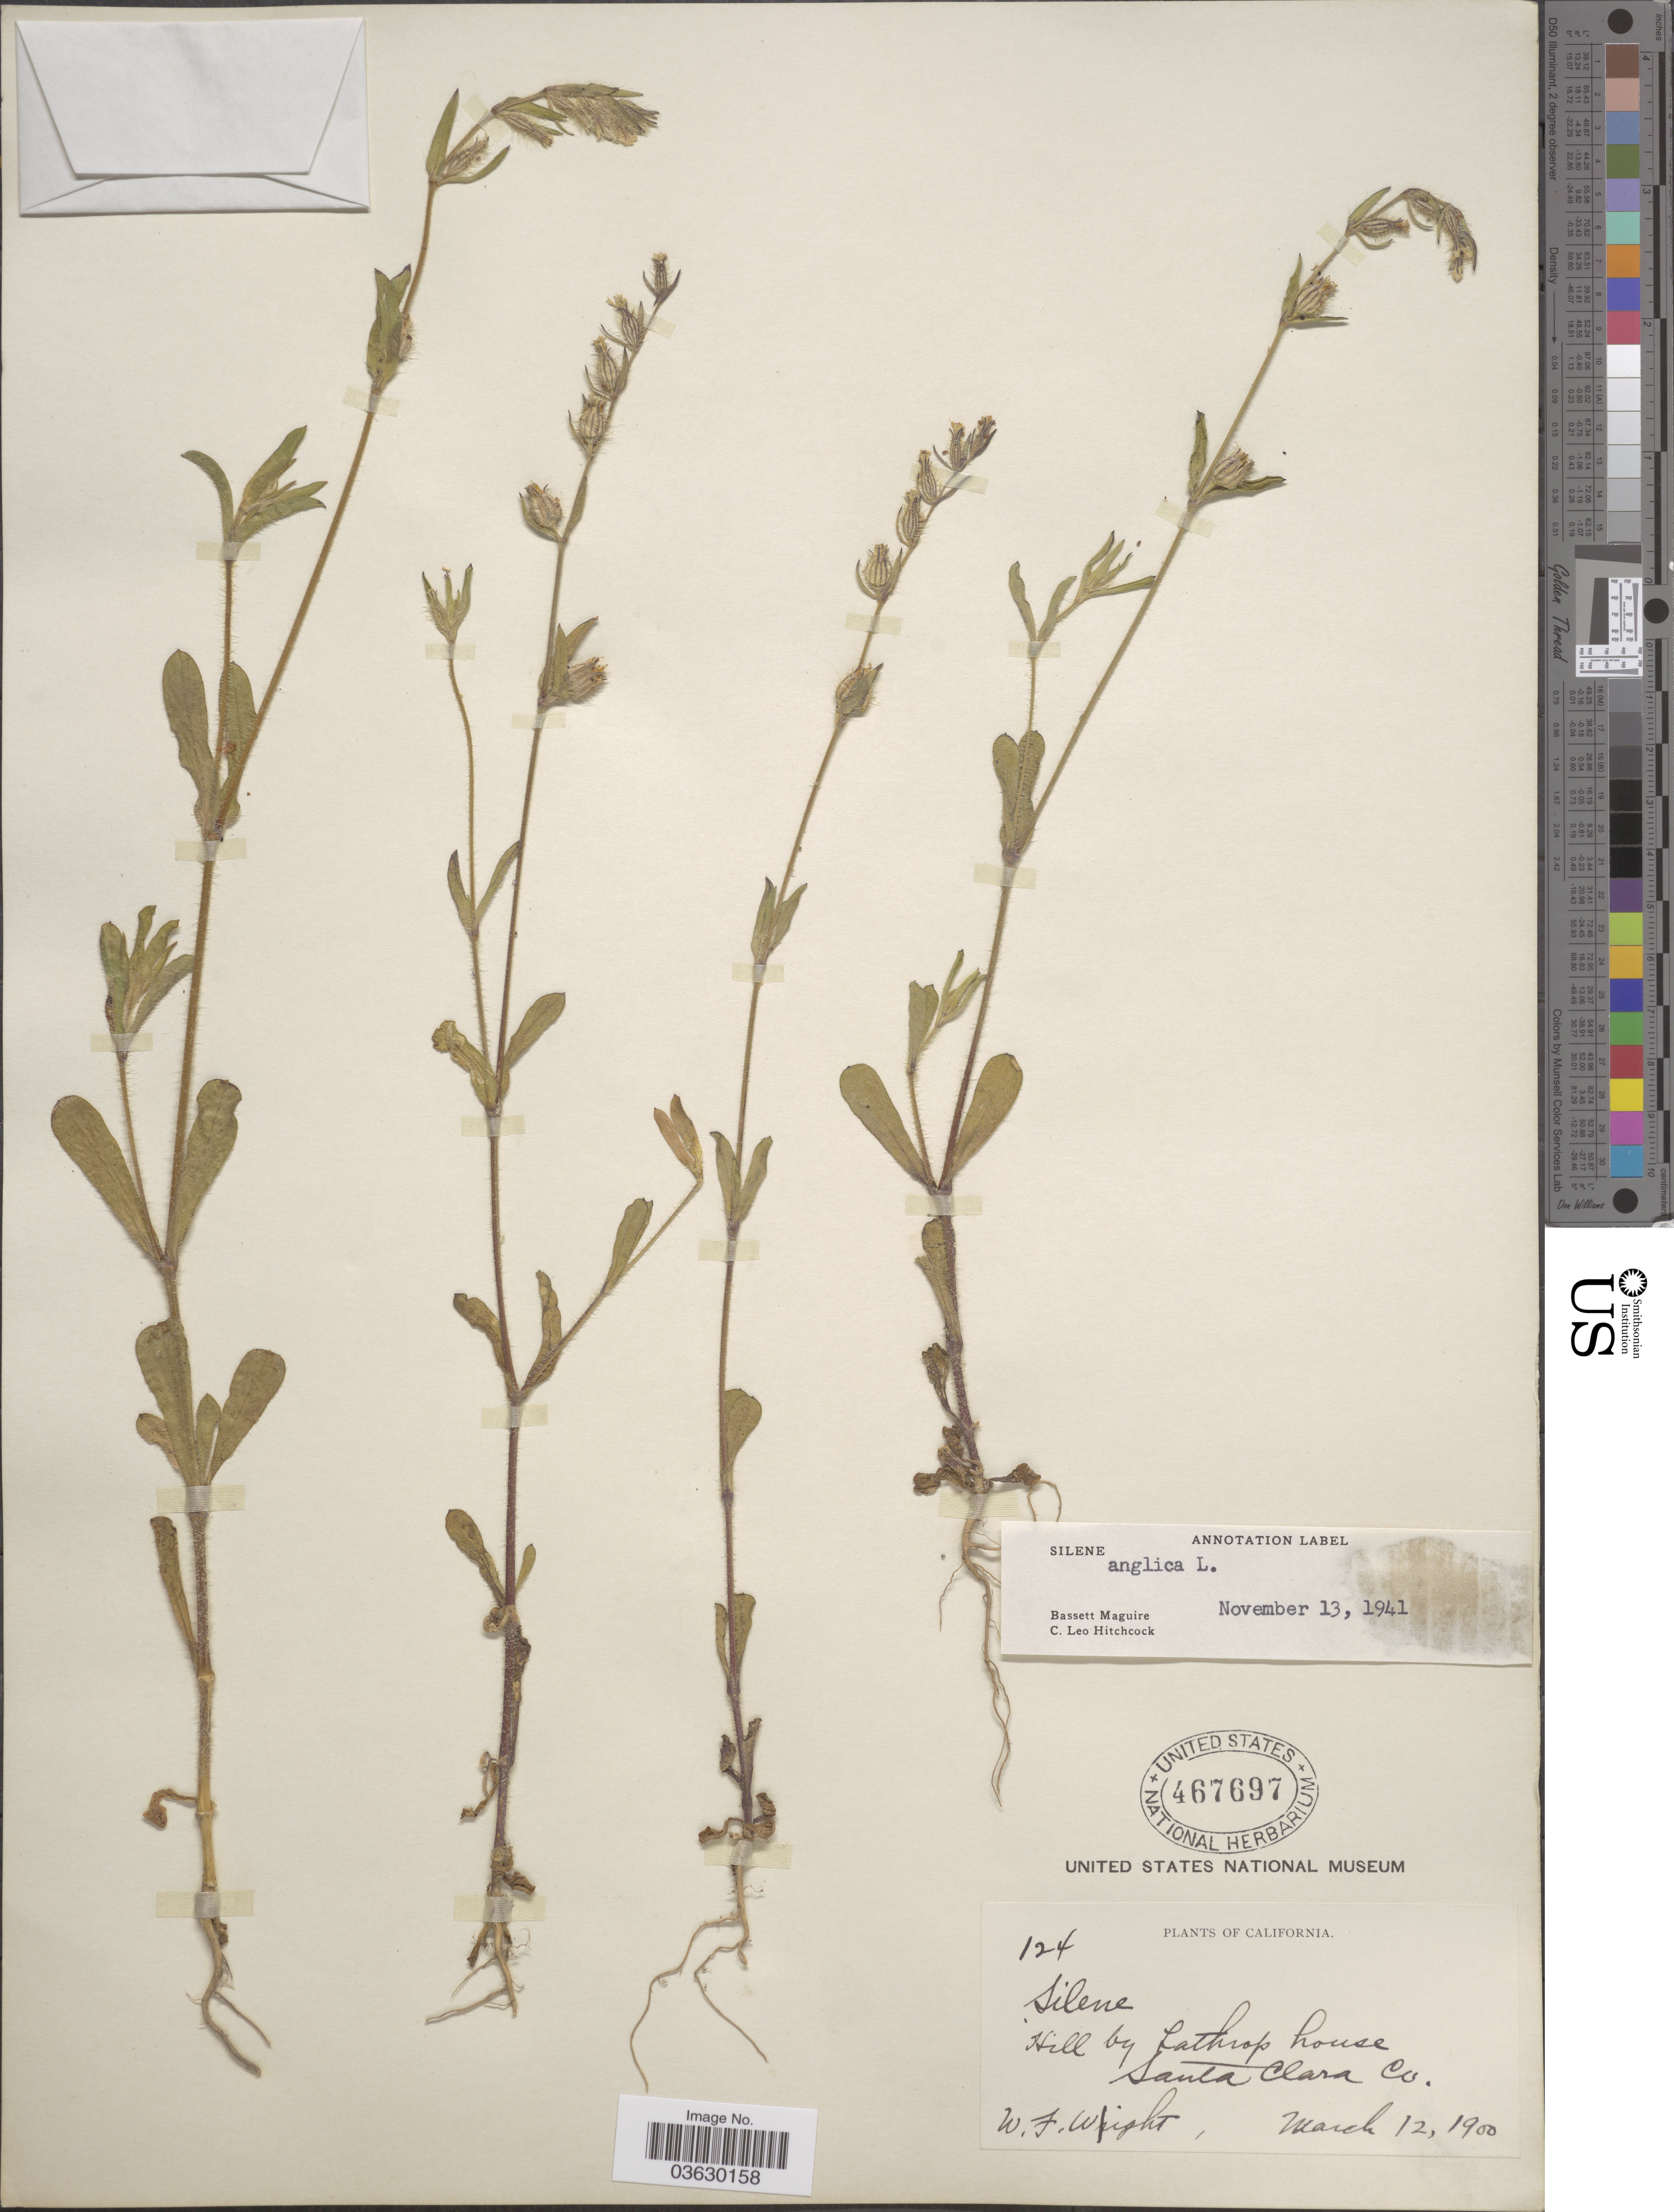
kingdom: Plantae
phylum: Tracheophyta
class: Magnoliopsida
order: Caryophyllales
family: Caryophyllaceae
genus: Silene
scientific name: Silene anglica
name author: L.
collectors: W. Wight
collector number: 124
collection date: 1900-03-12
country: United States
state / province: California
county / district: Santa Clara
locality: Hill by Lathrop house. Santa Clara Co.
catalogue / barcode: US 467697